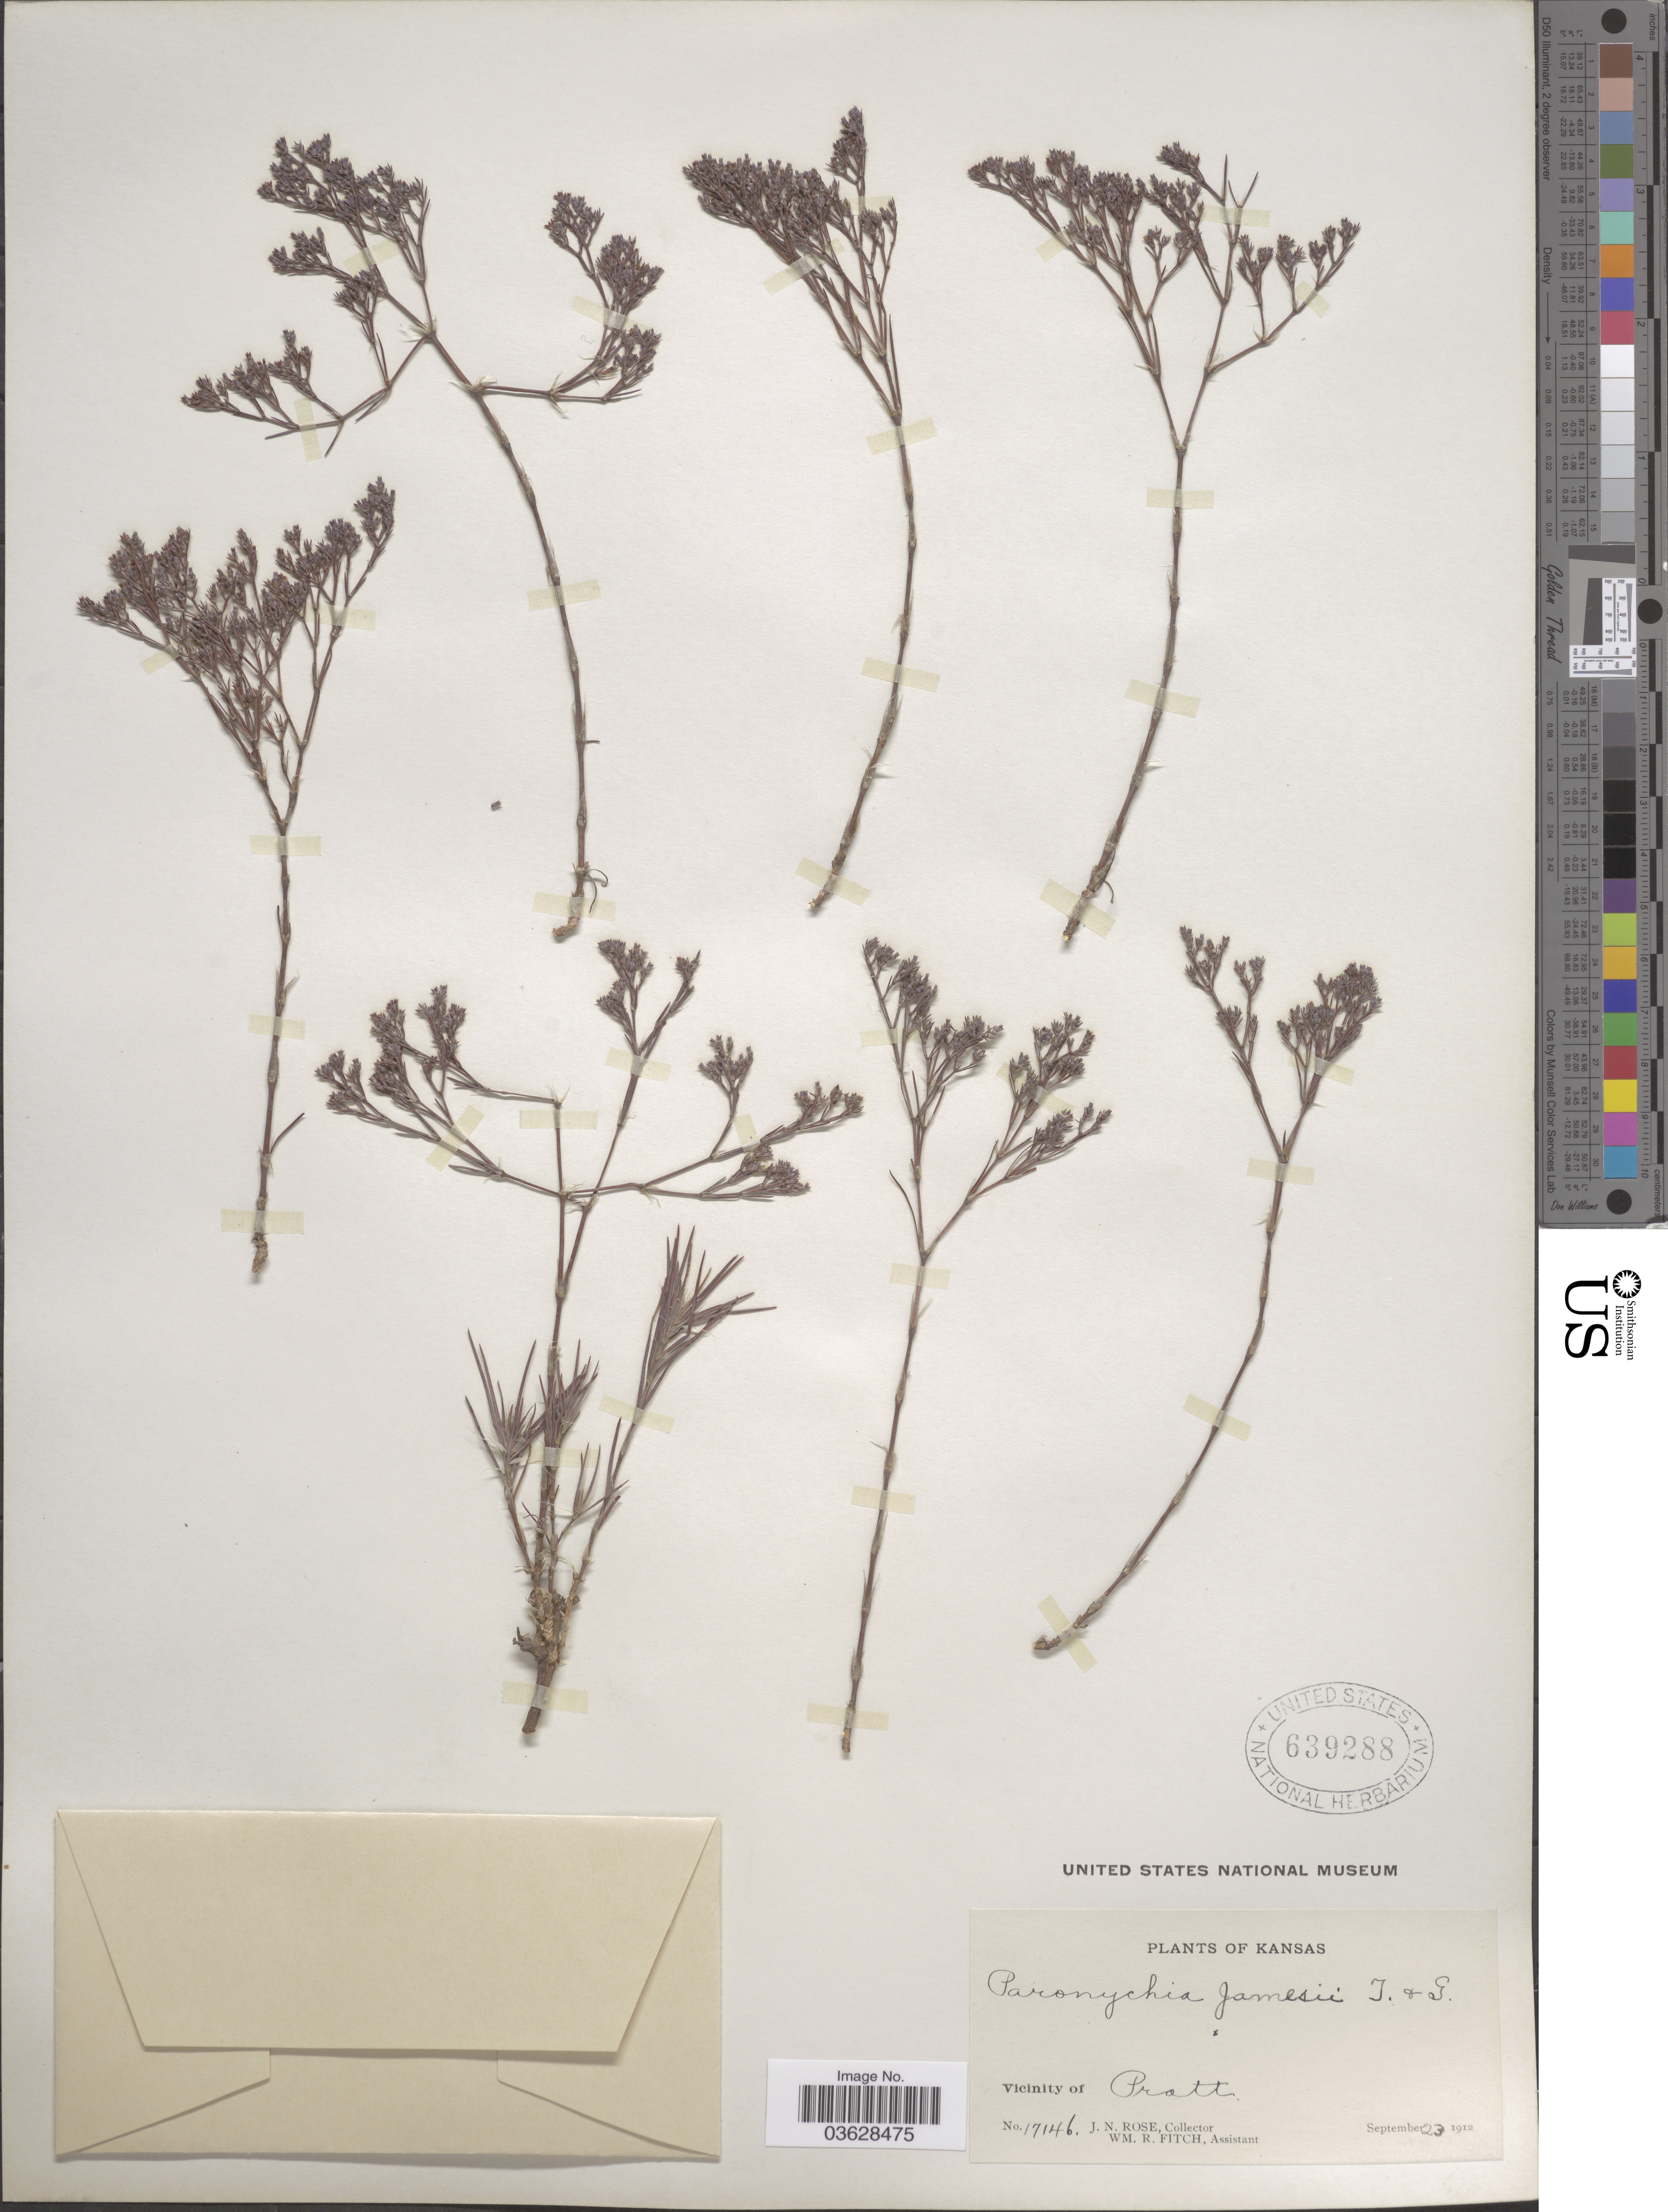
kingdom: Plantae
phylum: Tracheophyta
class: Magnoliopsida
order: Caryophyllales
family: Caryophyllaceae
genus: Paronychia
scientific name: Paronychia jamesii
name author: Torr. & A. Gray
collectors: J. N. Rose & W. R. Fitch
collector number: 17146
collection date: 1912-09-23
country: United States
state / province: Kansas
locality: Vicinity of Pratt.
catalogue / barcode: US 639288